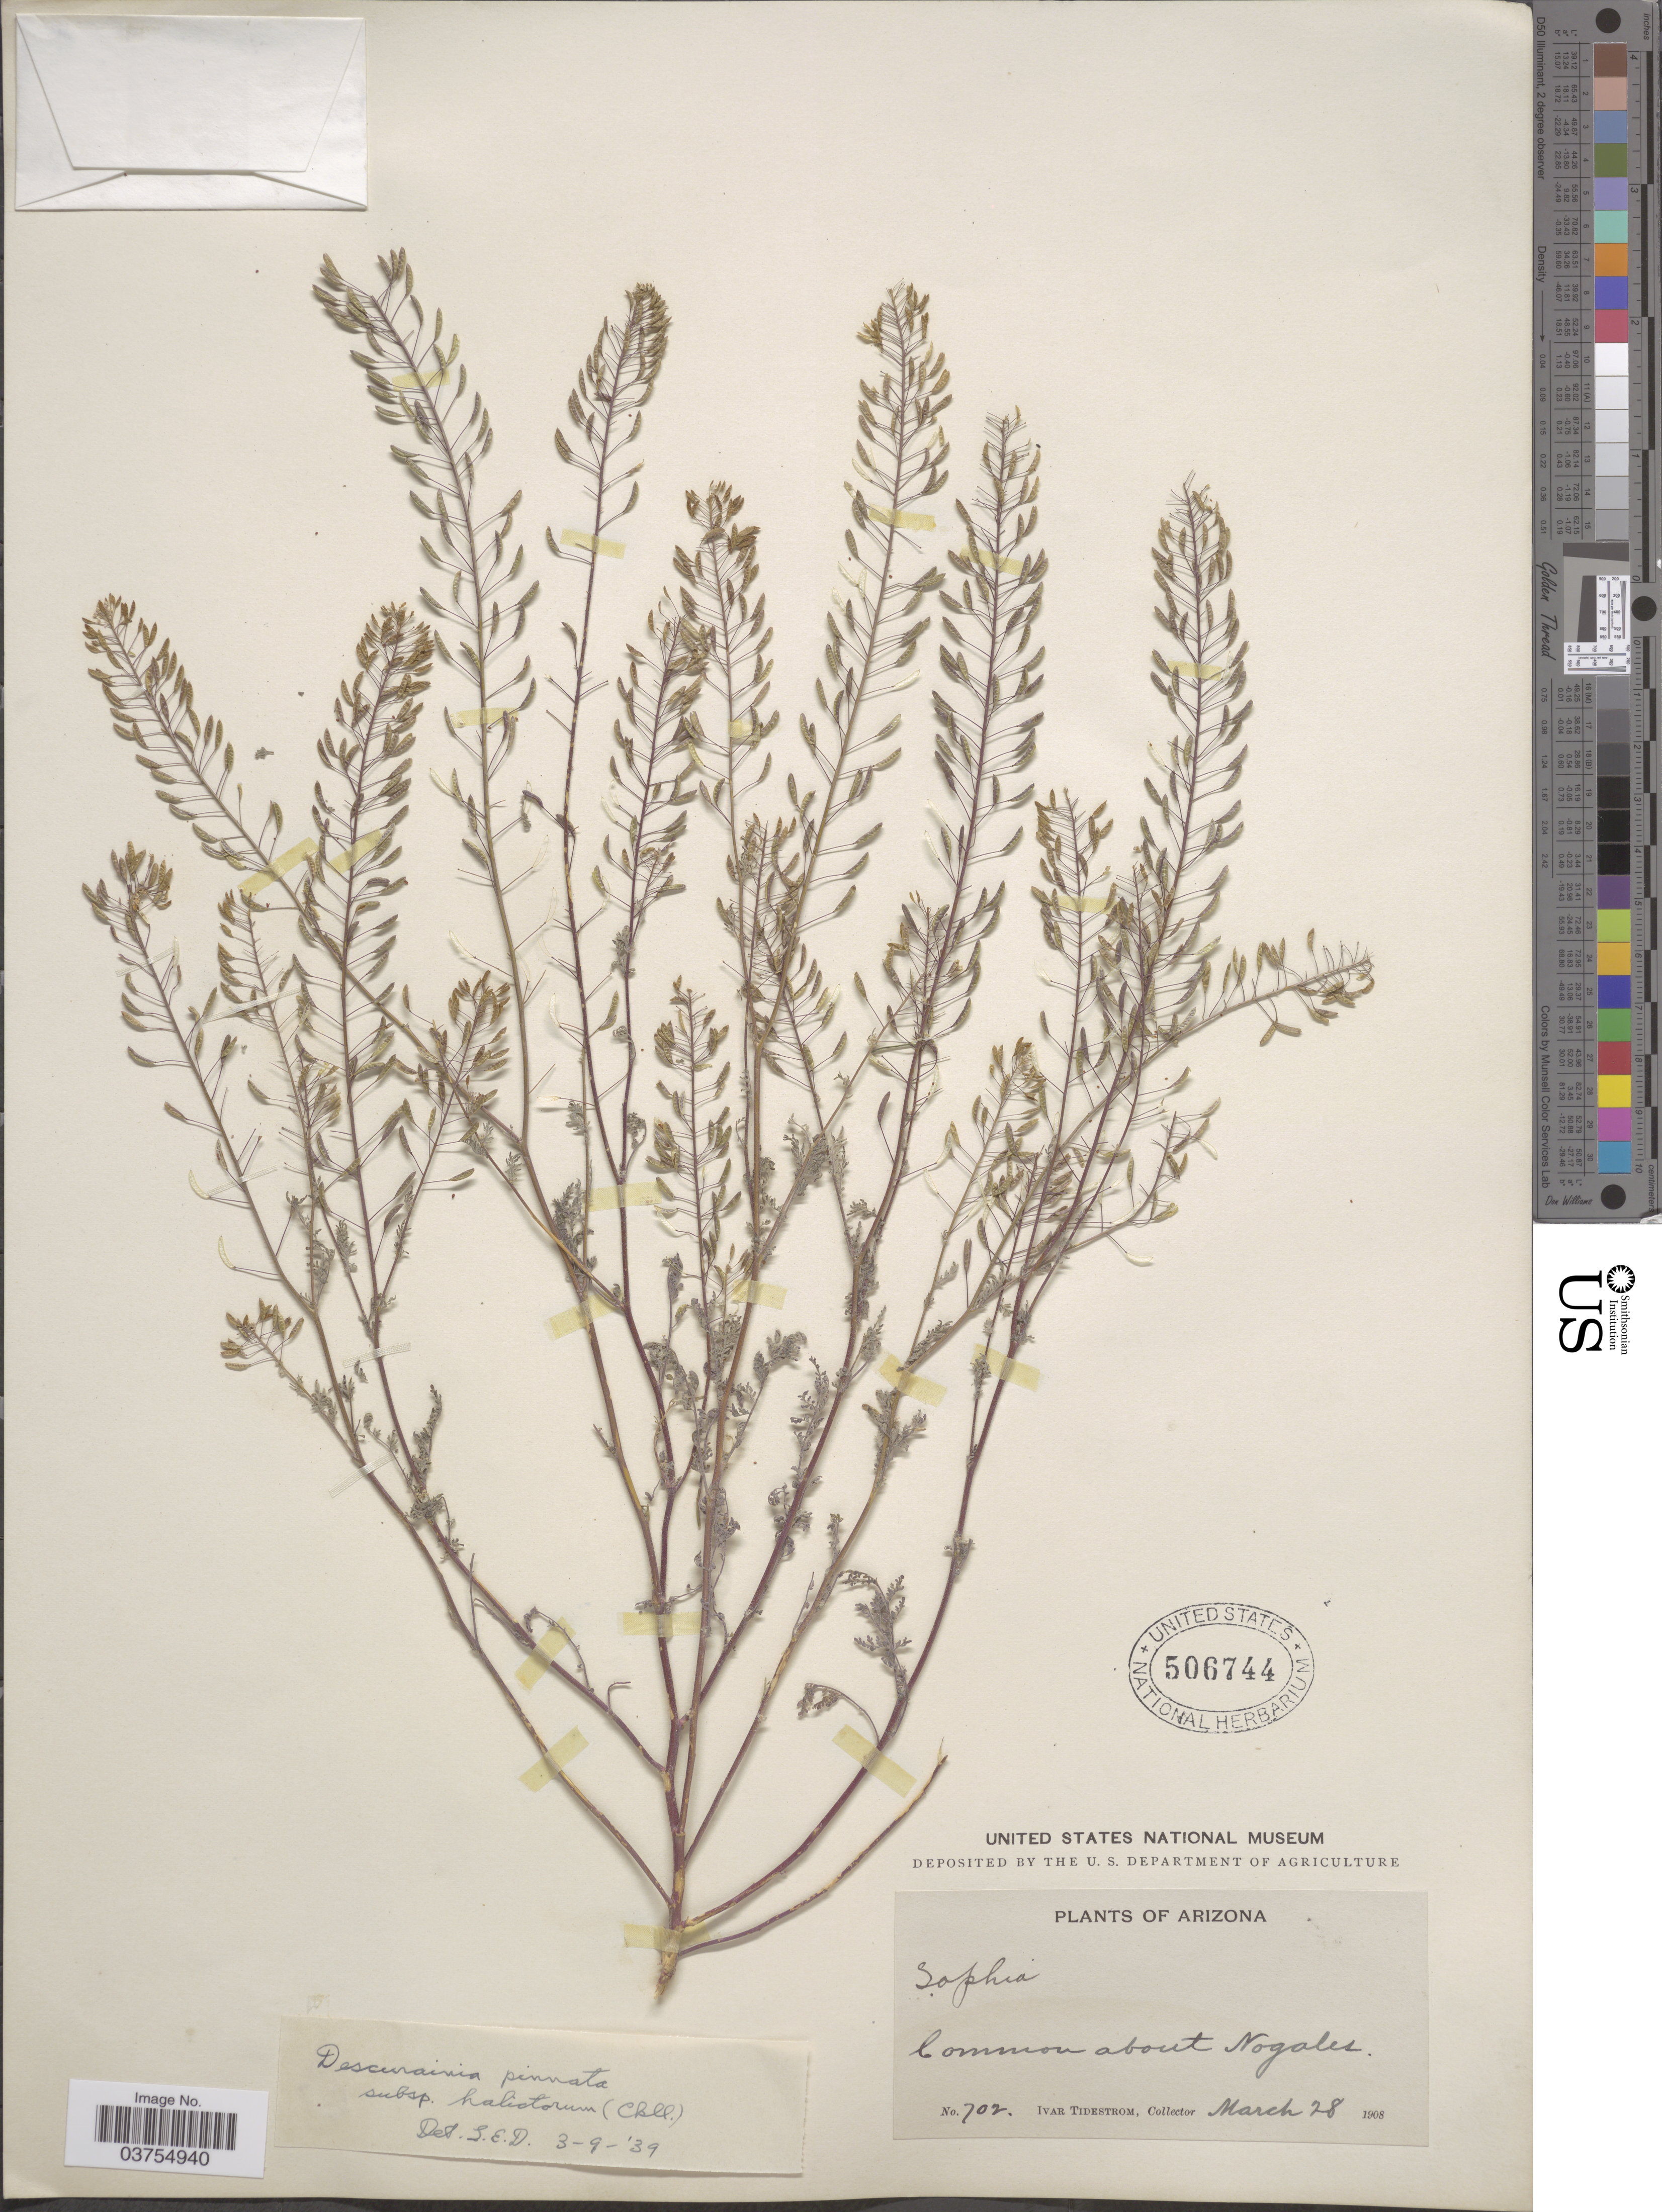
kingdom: Plantae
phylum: Tracheophyta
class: Magnoliopsida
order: Brassicales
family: Brassicaceae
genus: Descurainia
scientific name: Descurainia pinnata subsp. halictorum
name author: (Cockerell) Detling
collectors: I. F. Tidestrom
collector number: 702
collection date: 1908-03-28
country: United States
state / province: Arizona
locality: Common about Nogales.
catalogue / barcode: US 506744